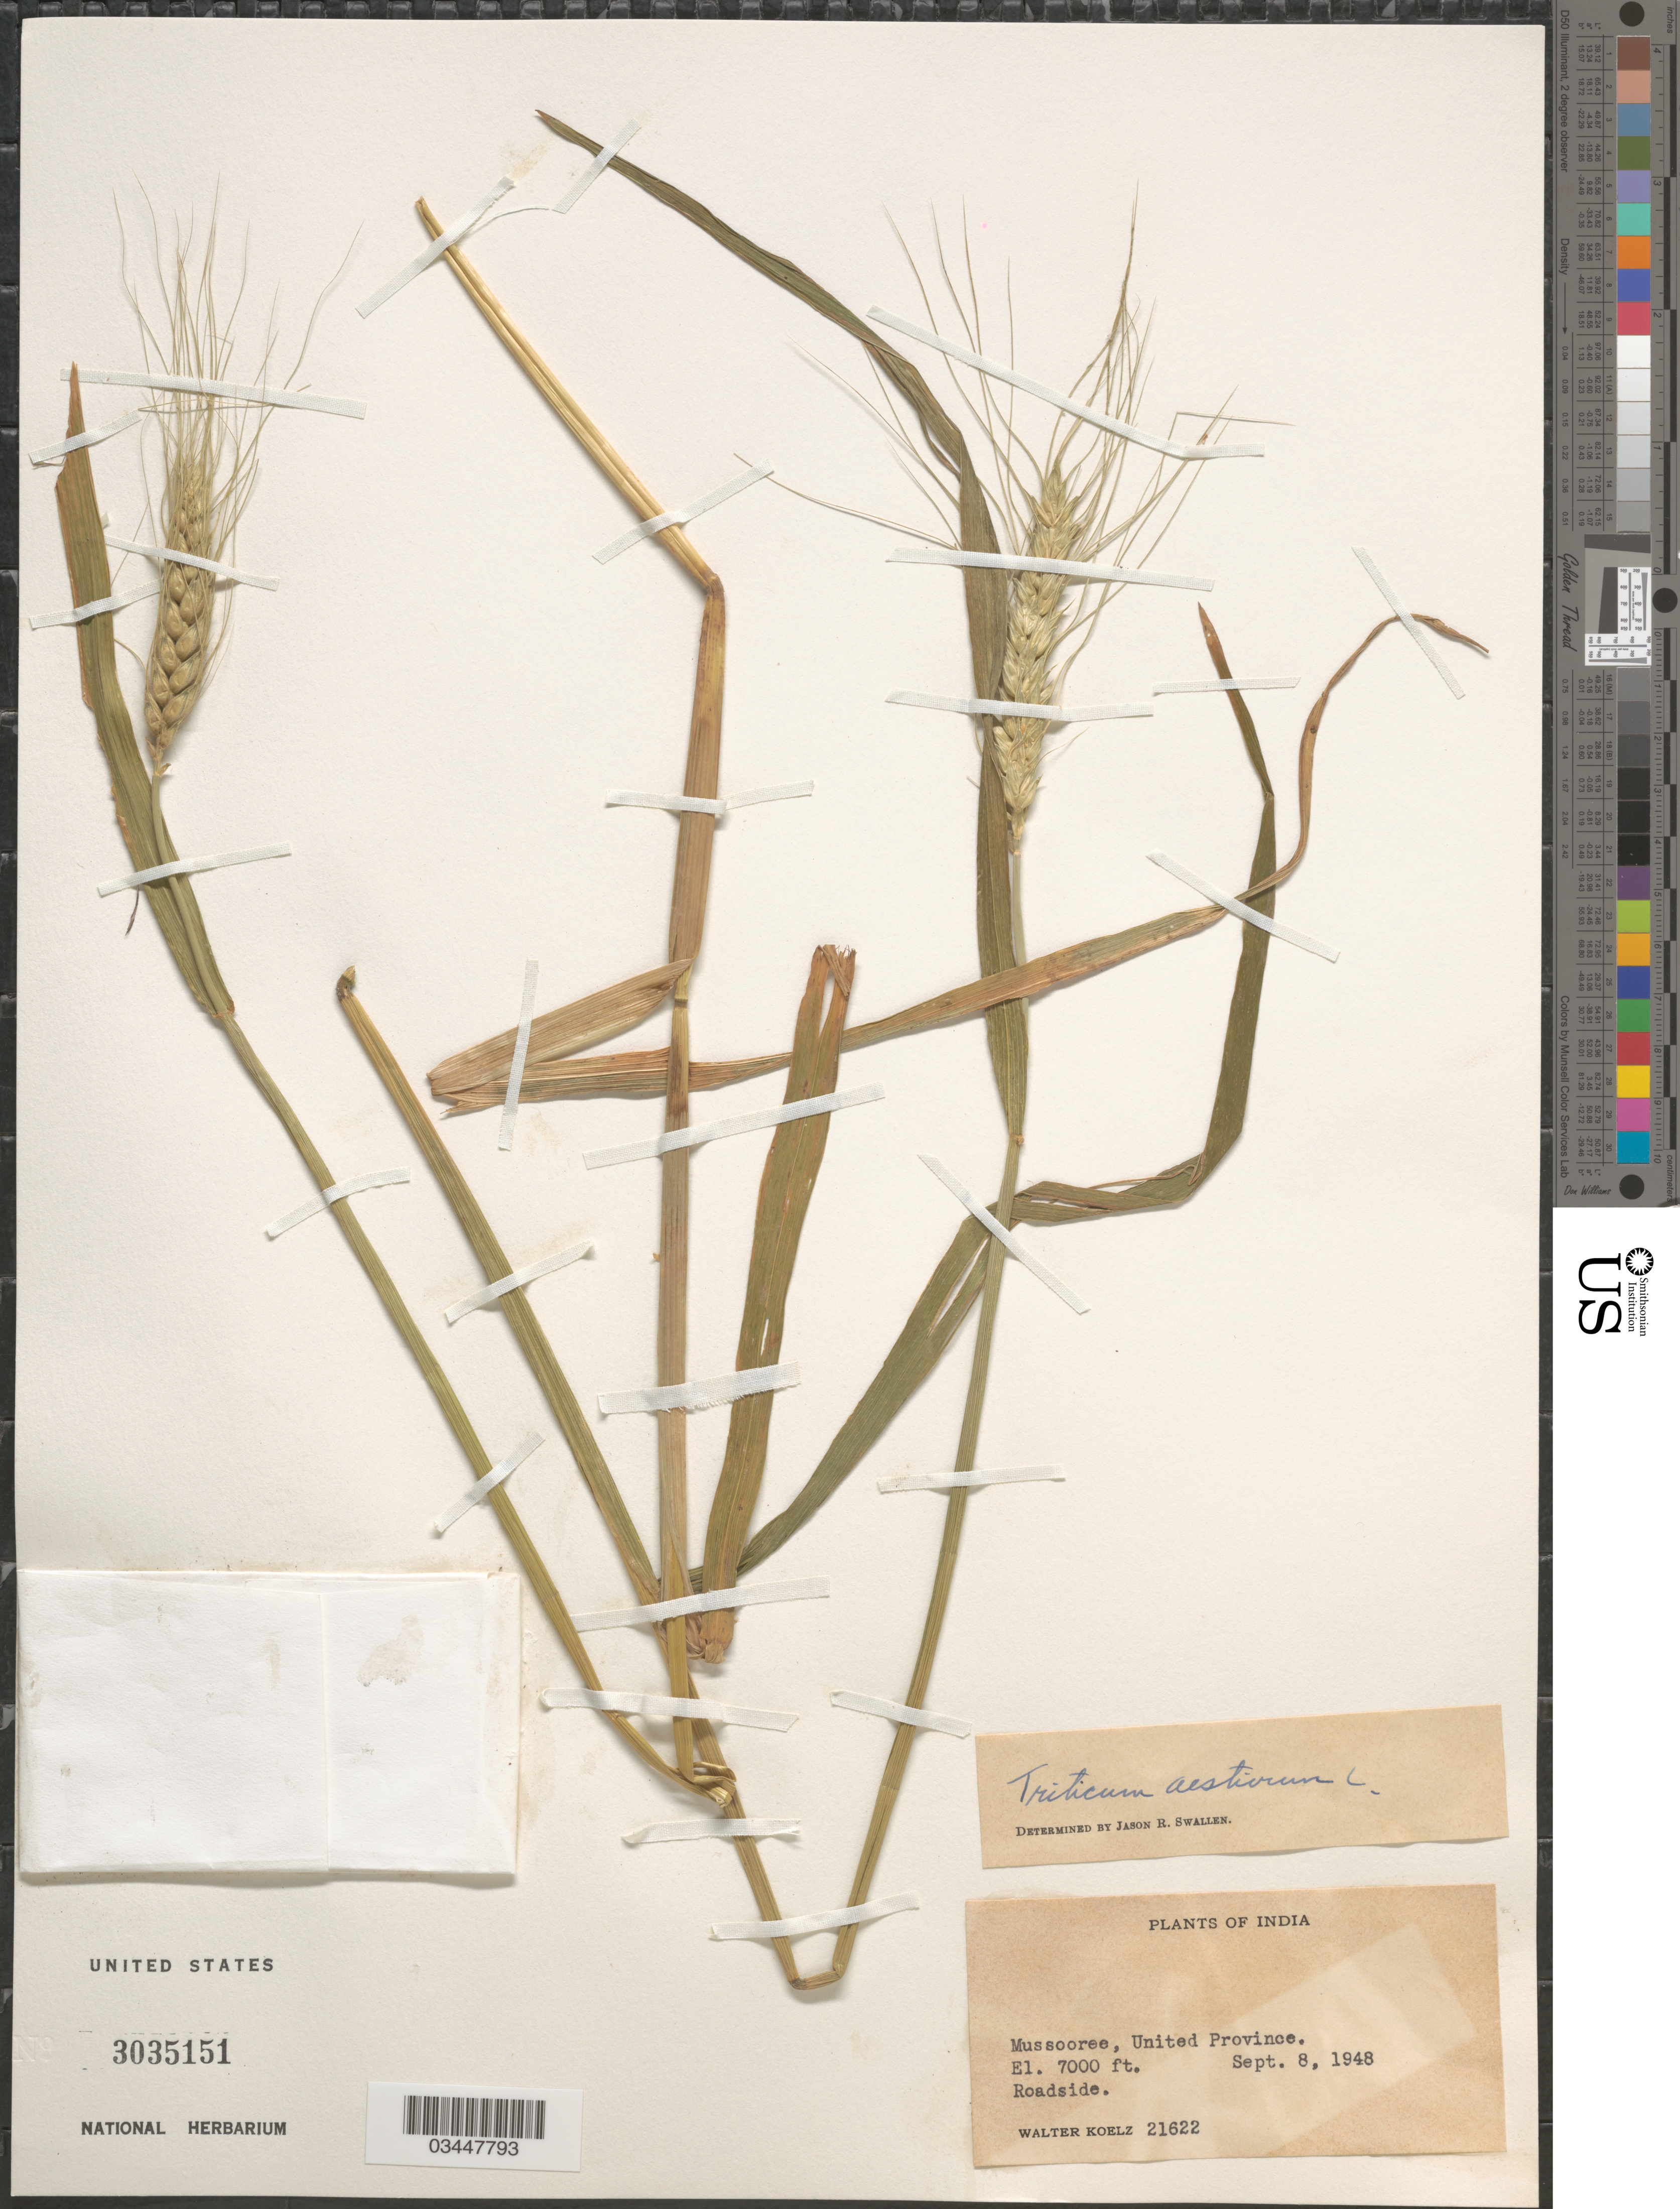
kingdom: Plantae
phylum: Tracheophyta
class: Liliopsida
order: Poales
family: Poaceae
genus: Triticum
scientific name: Triticum aestivum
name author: L.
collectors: W. N. Koelz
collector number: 21622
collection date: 1948-09-08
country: India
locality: Mussooree, United Province.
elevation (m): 2134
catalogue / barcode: US 3035151